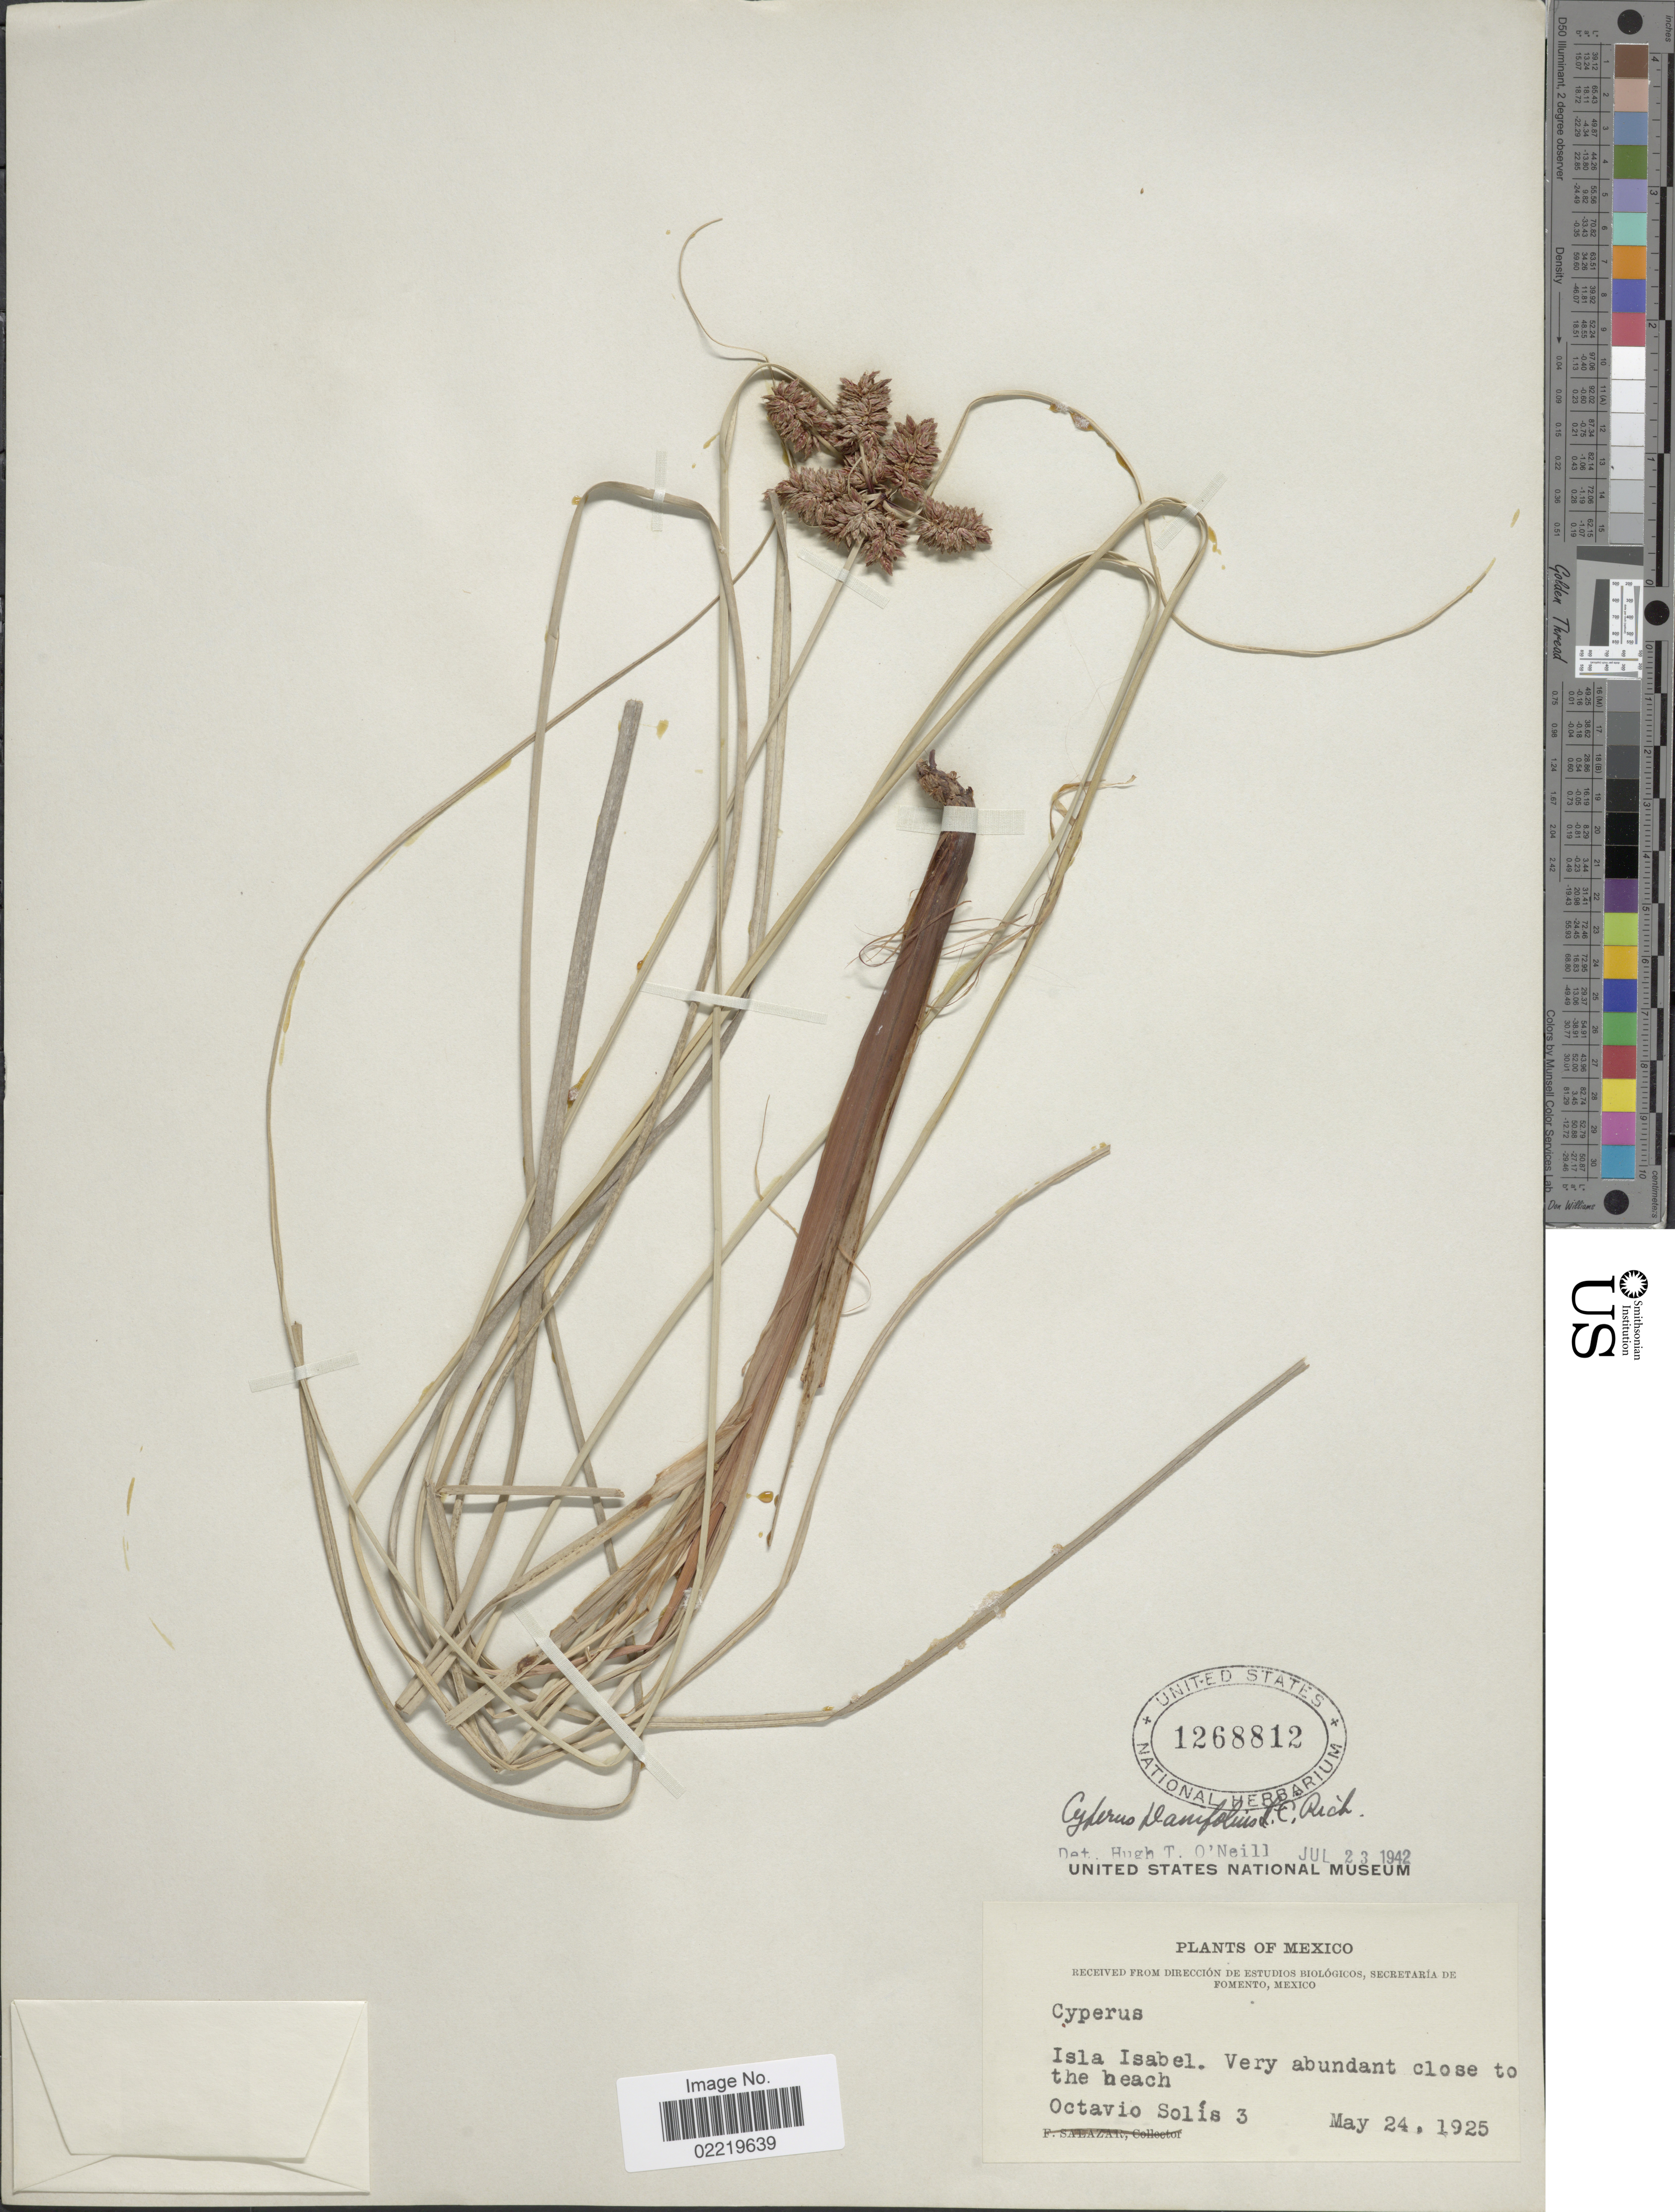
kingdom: Plantae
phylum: Tracheophyta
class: Liliopsida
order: Poales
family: Cyperaceae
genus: Cyperus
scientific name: Cyperus planifolius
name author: Rich.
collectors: O. Solis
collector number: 3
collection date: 1925-05-24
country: Mexico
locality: Isla Isabel. Very abundant close to the beach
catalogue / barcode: US 1268812